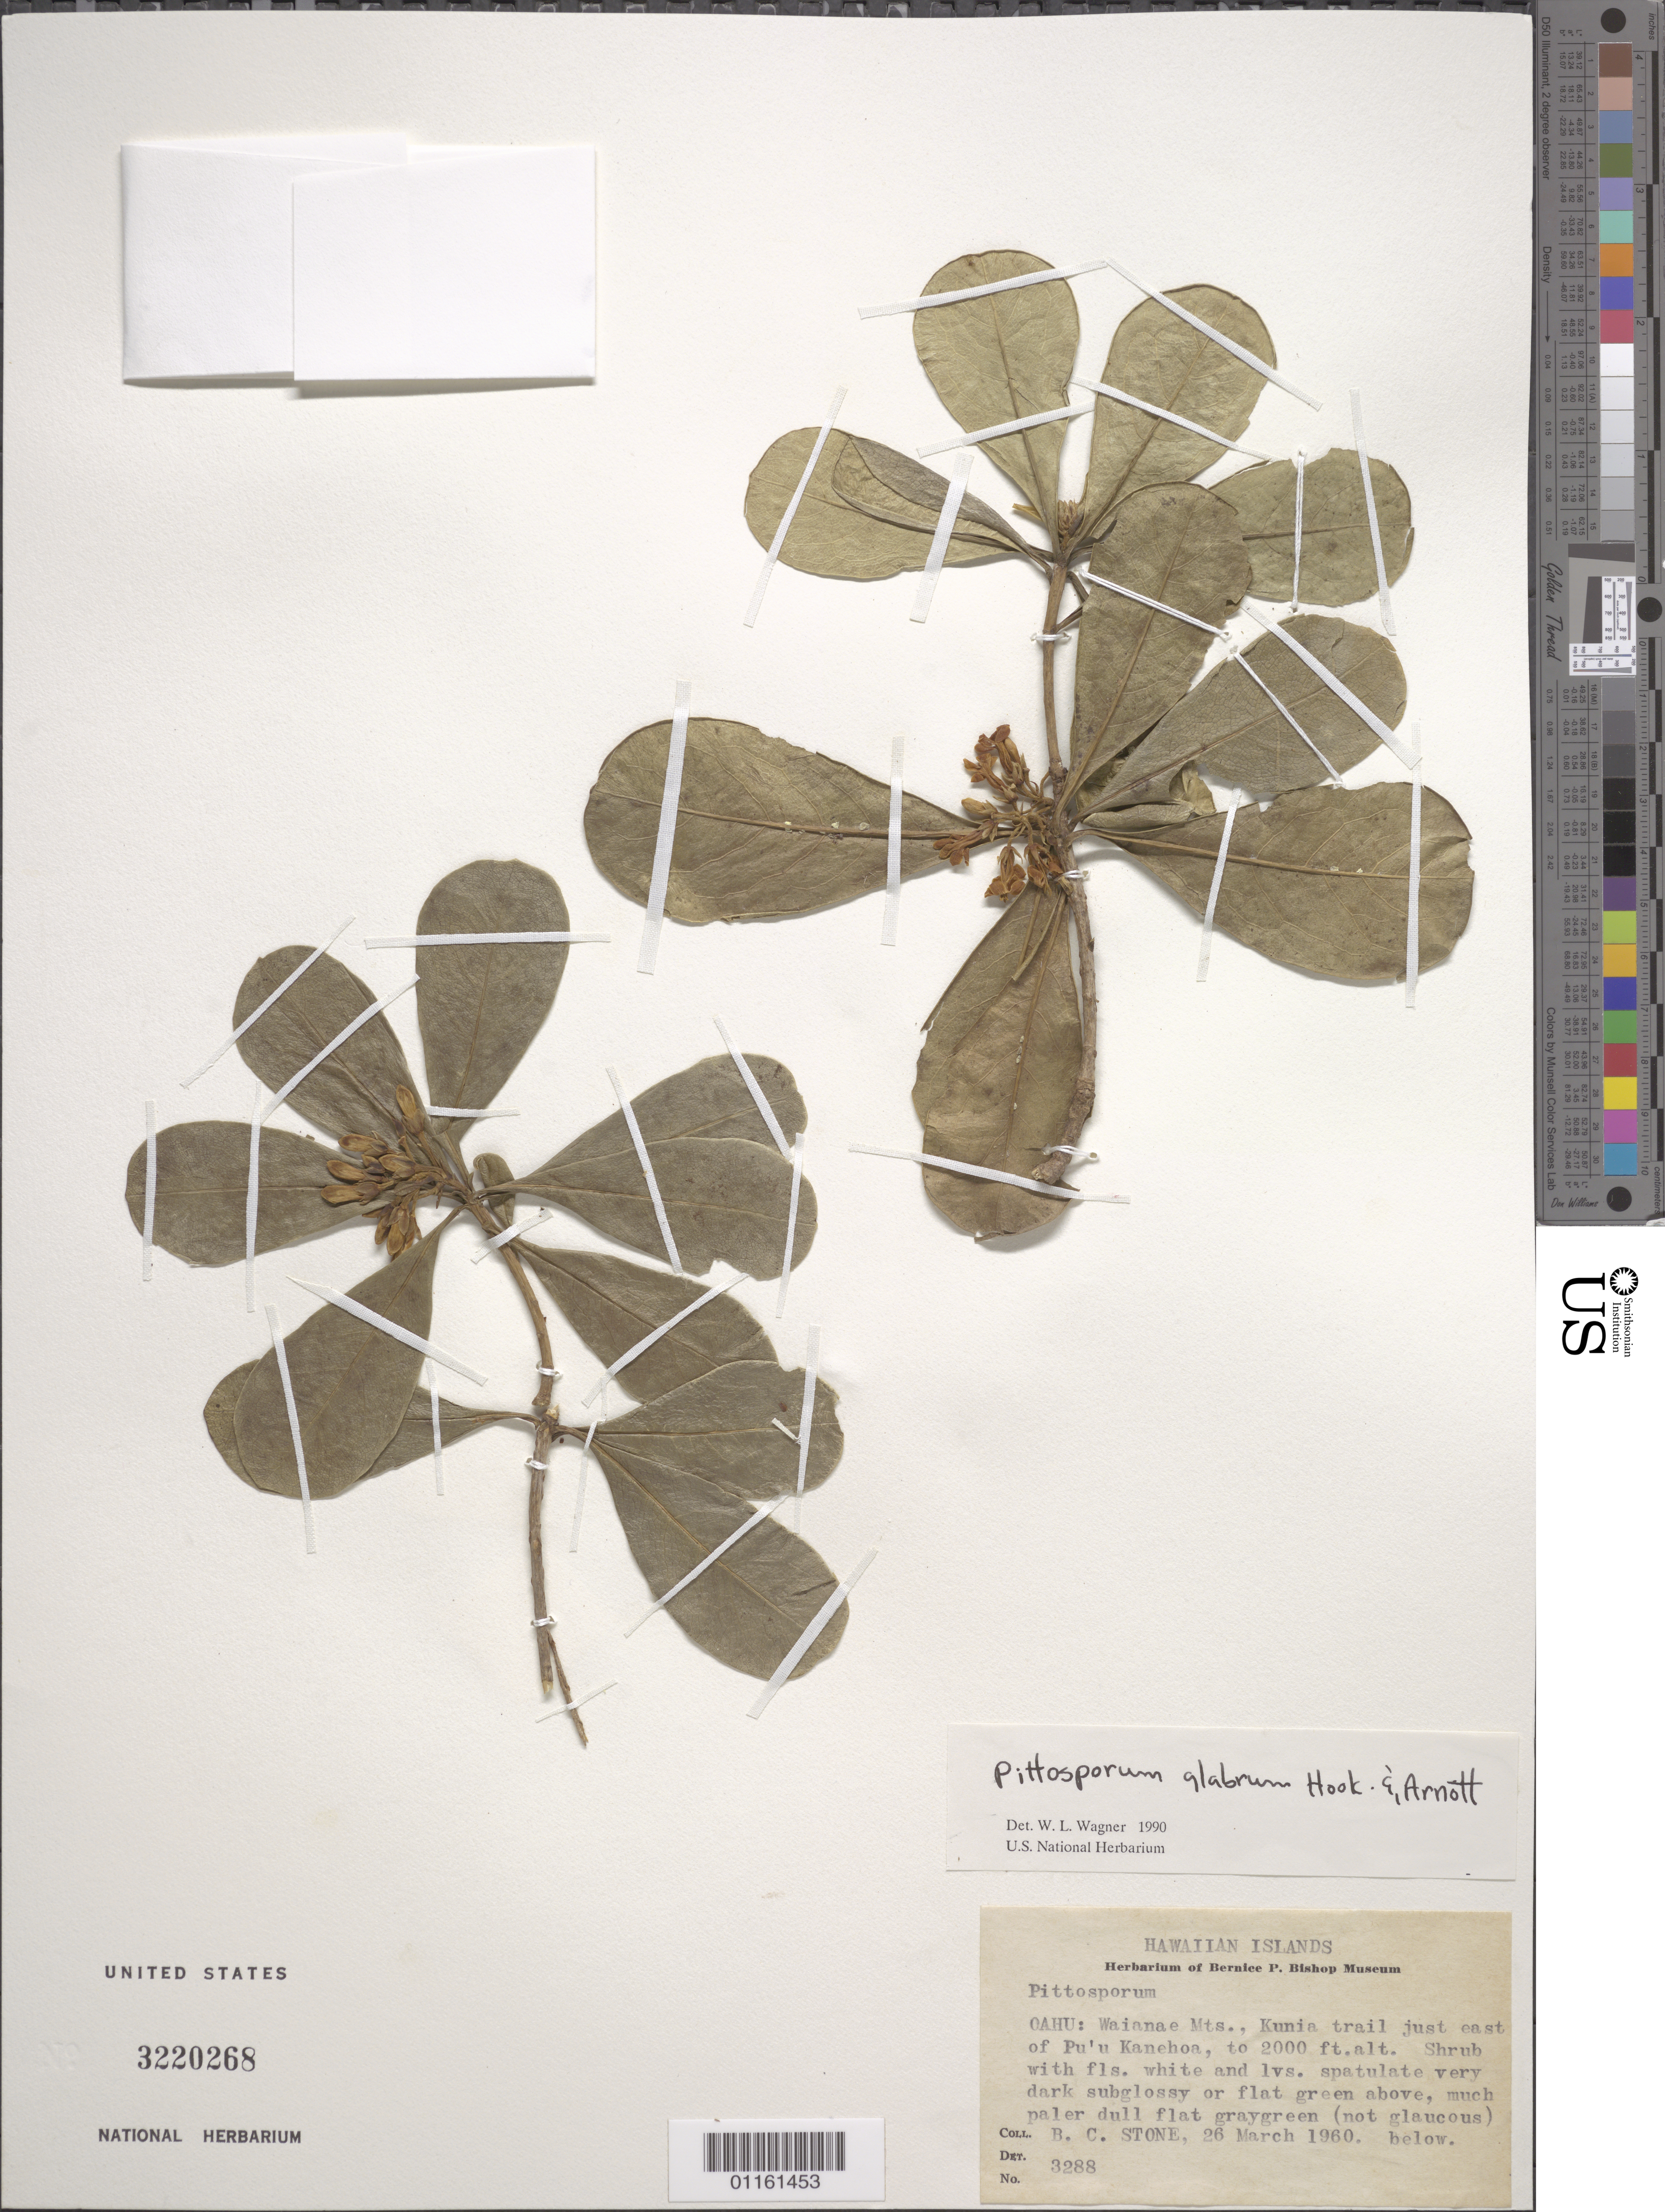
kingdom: Plantae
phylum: Tracheophyta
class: Magnoliopsida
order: Apiales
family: Pittosporaceae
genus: Pittosporum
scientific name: Pittosporum glabrum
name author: Hook. & Arn.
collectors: B. C. Stone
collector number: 3288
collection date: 1960-03-26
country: United States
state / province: Hawaii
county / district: Honolulu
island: Oahu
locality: Waianae Mts., Kunia trail, just E of Puu Kanehoa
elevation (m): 610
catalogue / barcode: US 3220268